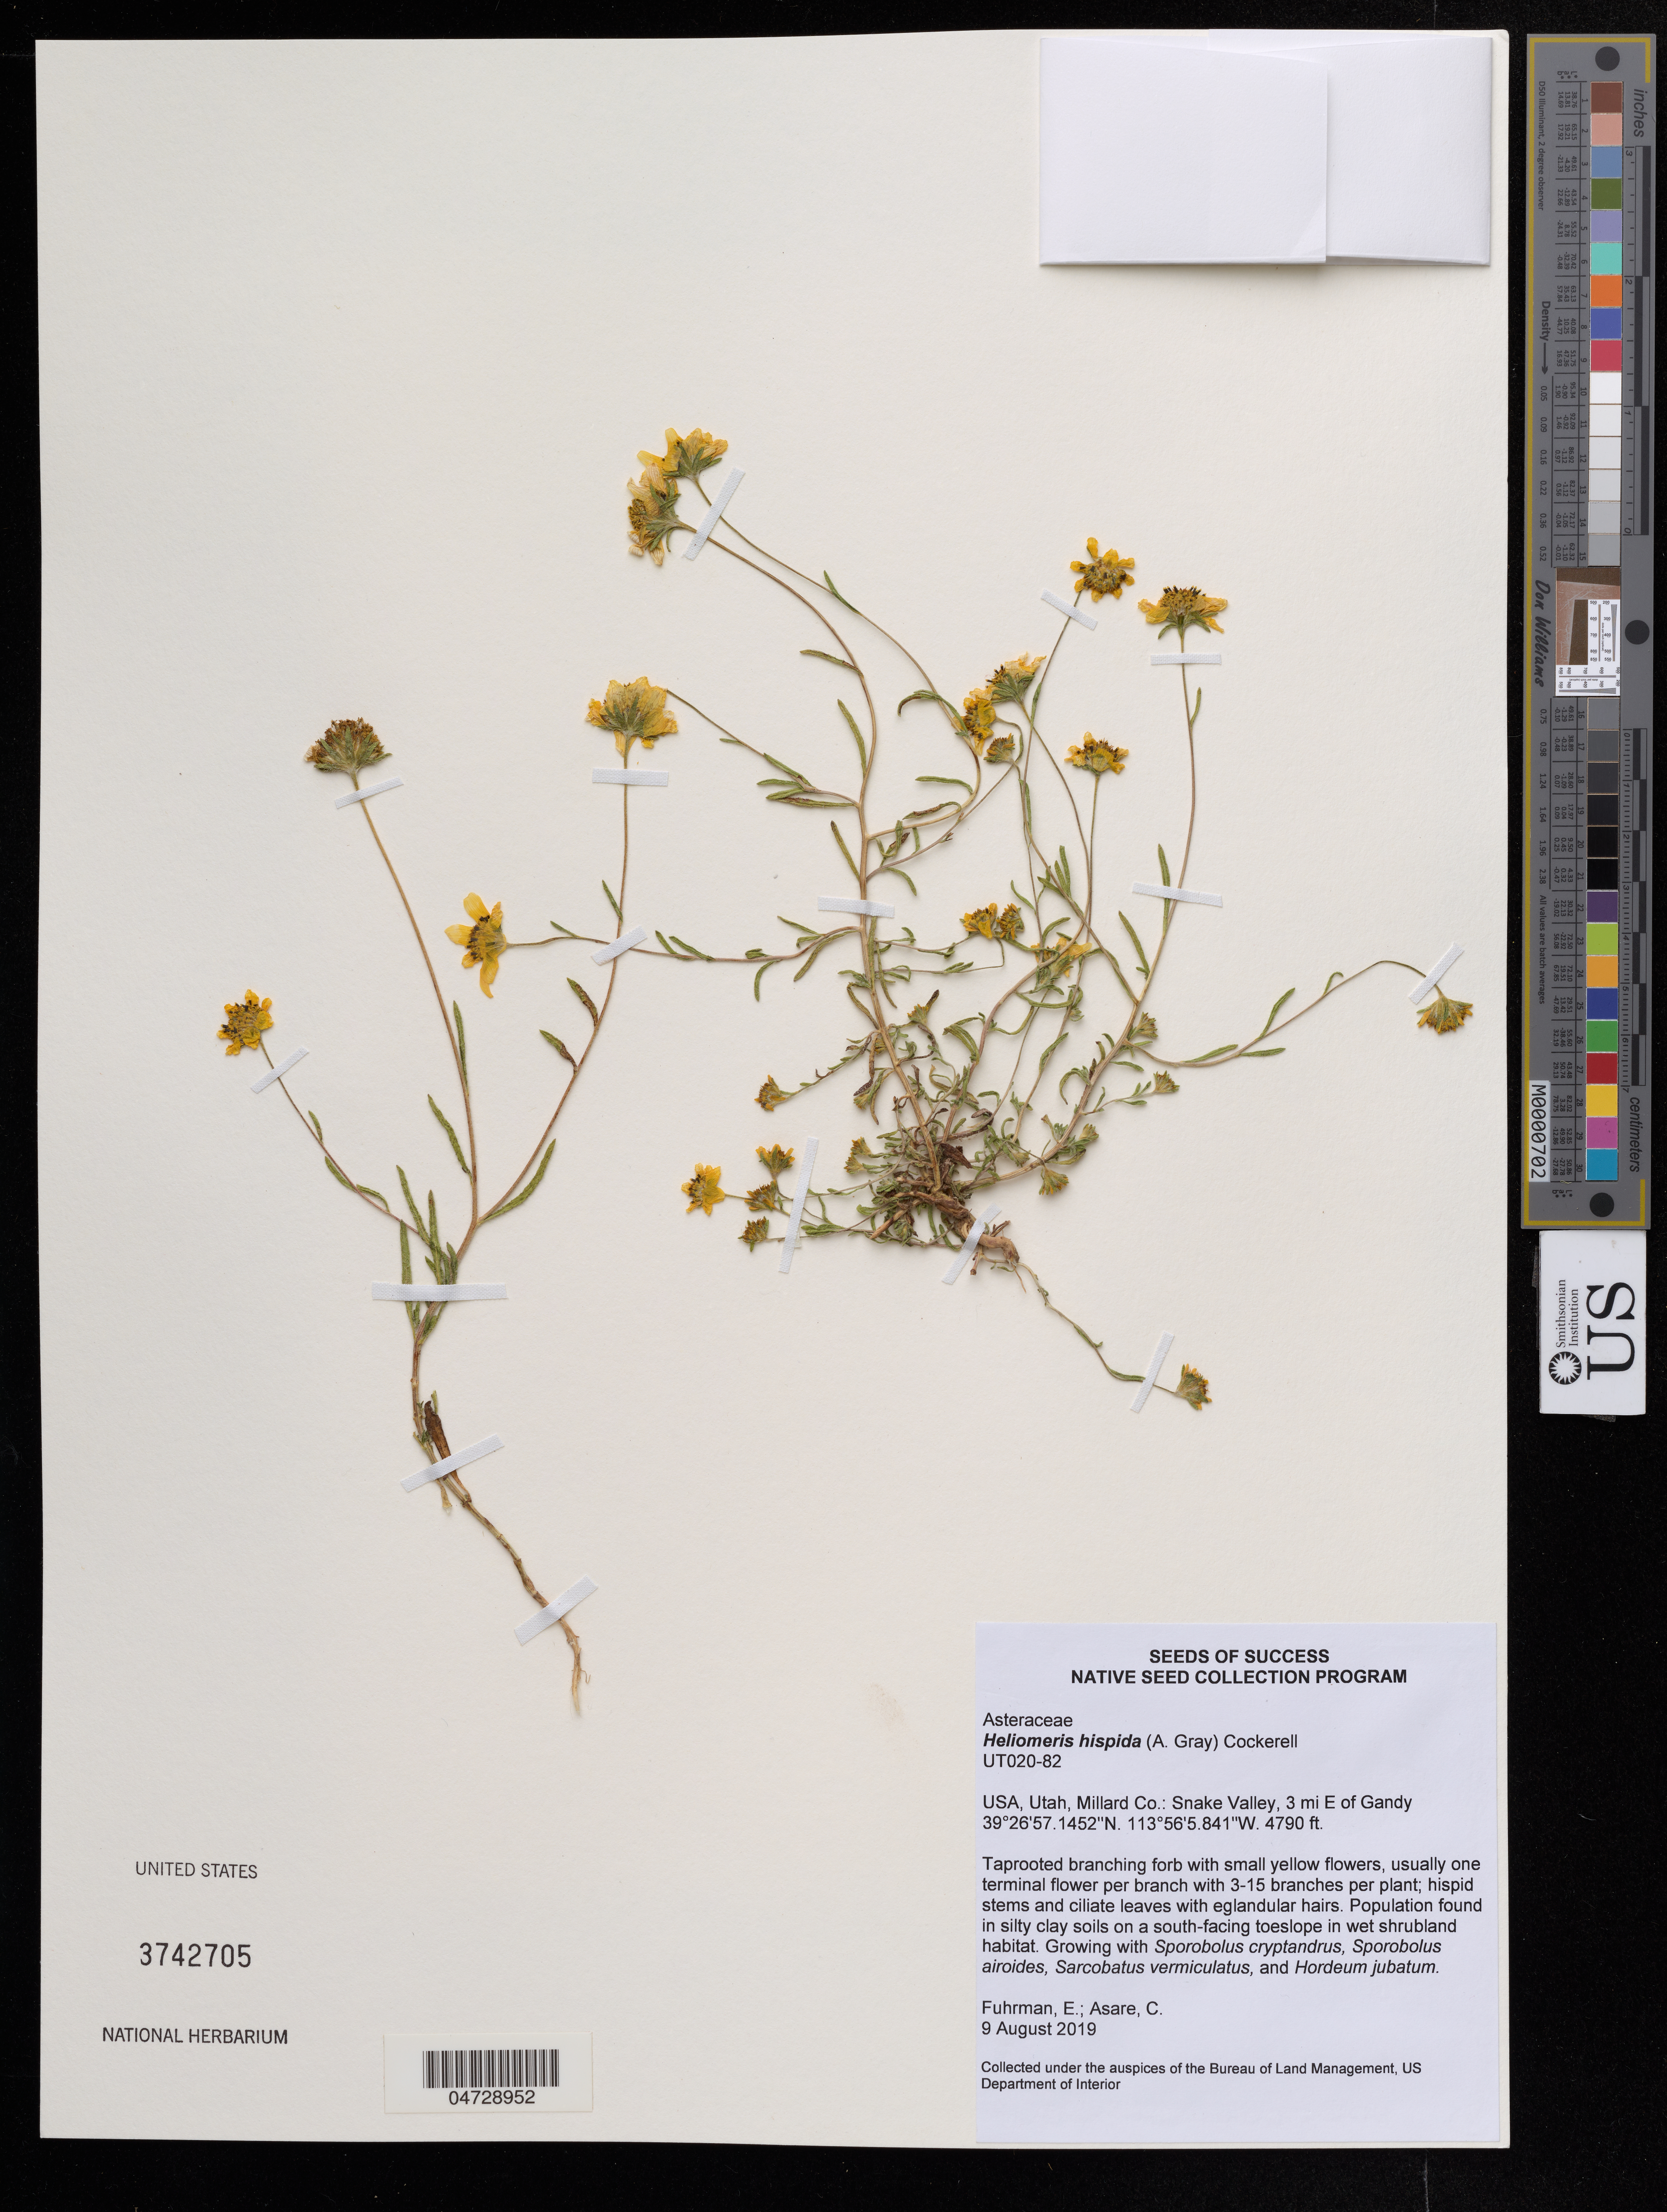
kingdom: Plantae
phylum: Tracheophyta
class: Magnoliopsida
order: Asterales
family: Asteraceae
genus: Heliomeris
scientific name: Heliomeris hispida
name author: (A. Gray) Cockerell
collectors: E. Fuhrman & C. Asare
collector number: UT020-82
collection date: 2019-08-09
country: United States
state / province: Utah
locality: Millard Co.: Snake Valley, 3 mi E of Gandy.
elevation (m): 1460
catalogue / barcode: US 3742705